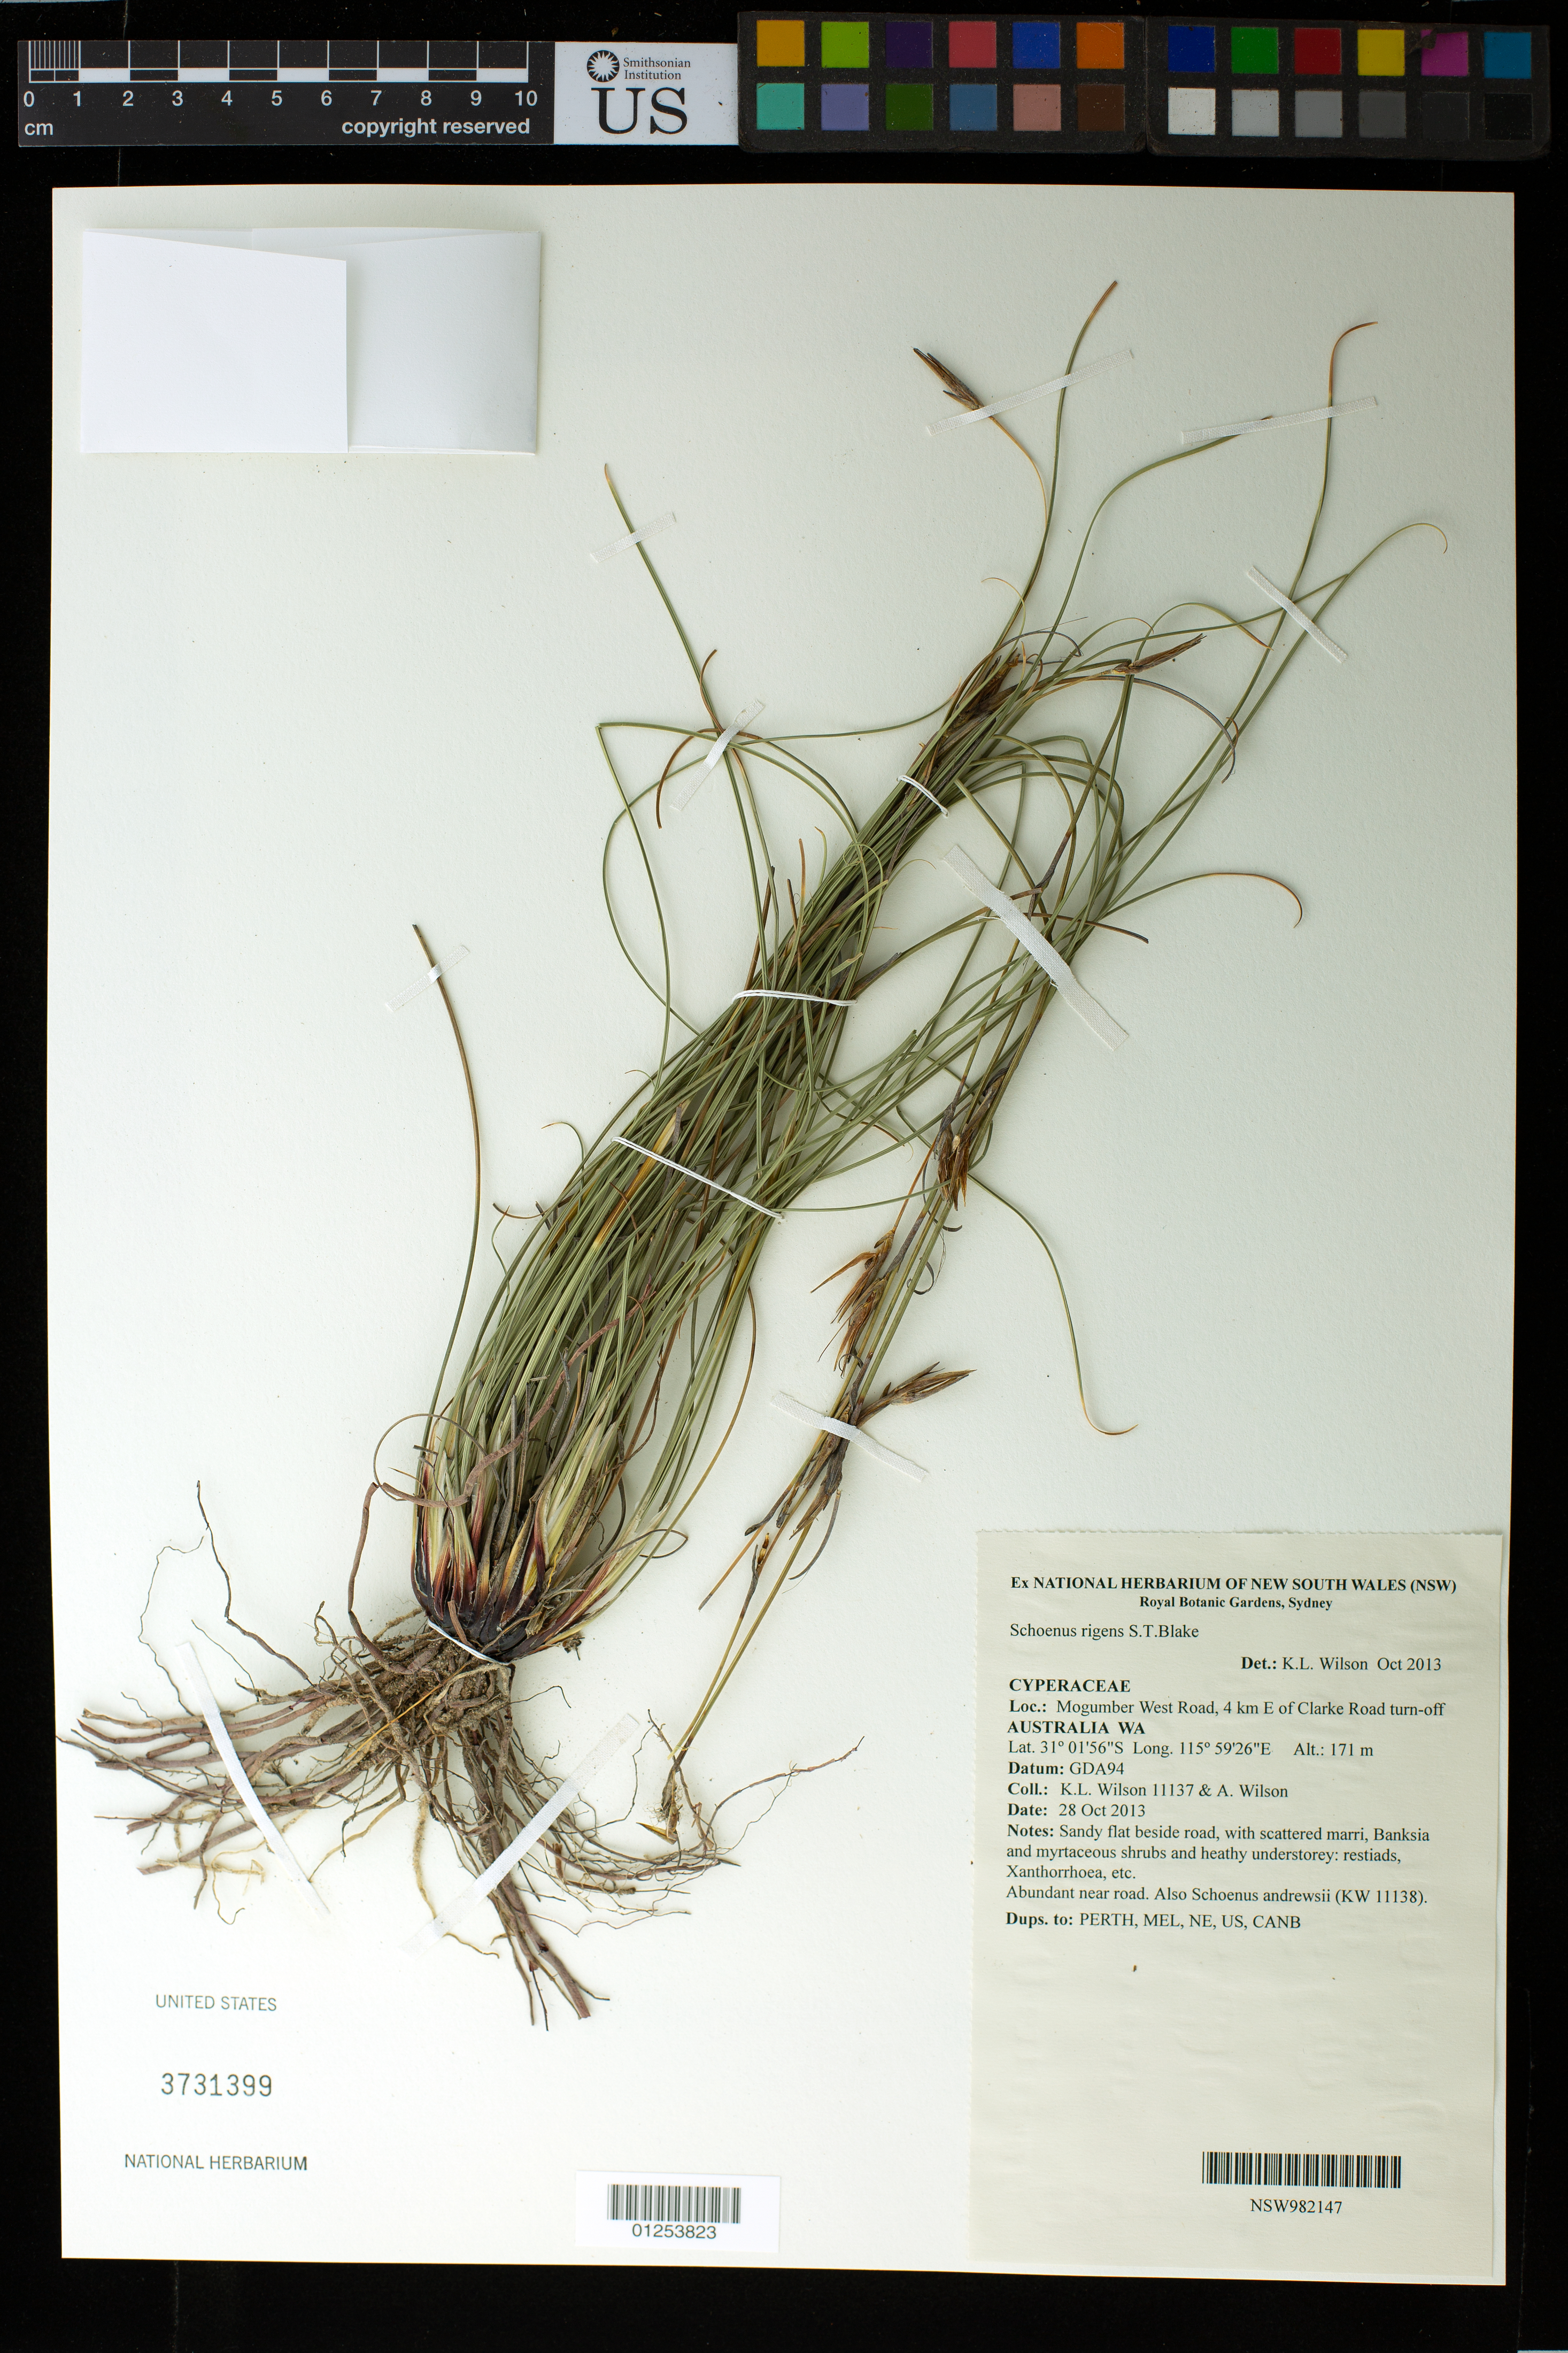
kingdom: Plantae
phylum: Tracheophyta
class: Liliopsida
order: Poales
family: Cyperaceae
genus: Schoenus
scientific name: Schoenus rigens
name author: S.T. Blake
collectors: K. L. Wilson & A. Wilson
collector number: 11137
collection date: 2013-10-28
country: Australia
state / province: Western Australia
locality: Mogumber West Road, 4 km E of Clarke Road turn-off.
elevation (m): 171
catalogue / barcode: US 3731399